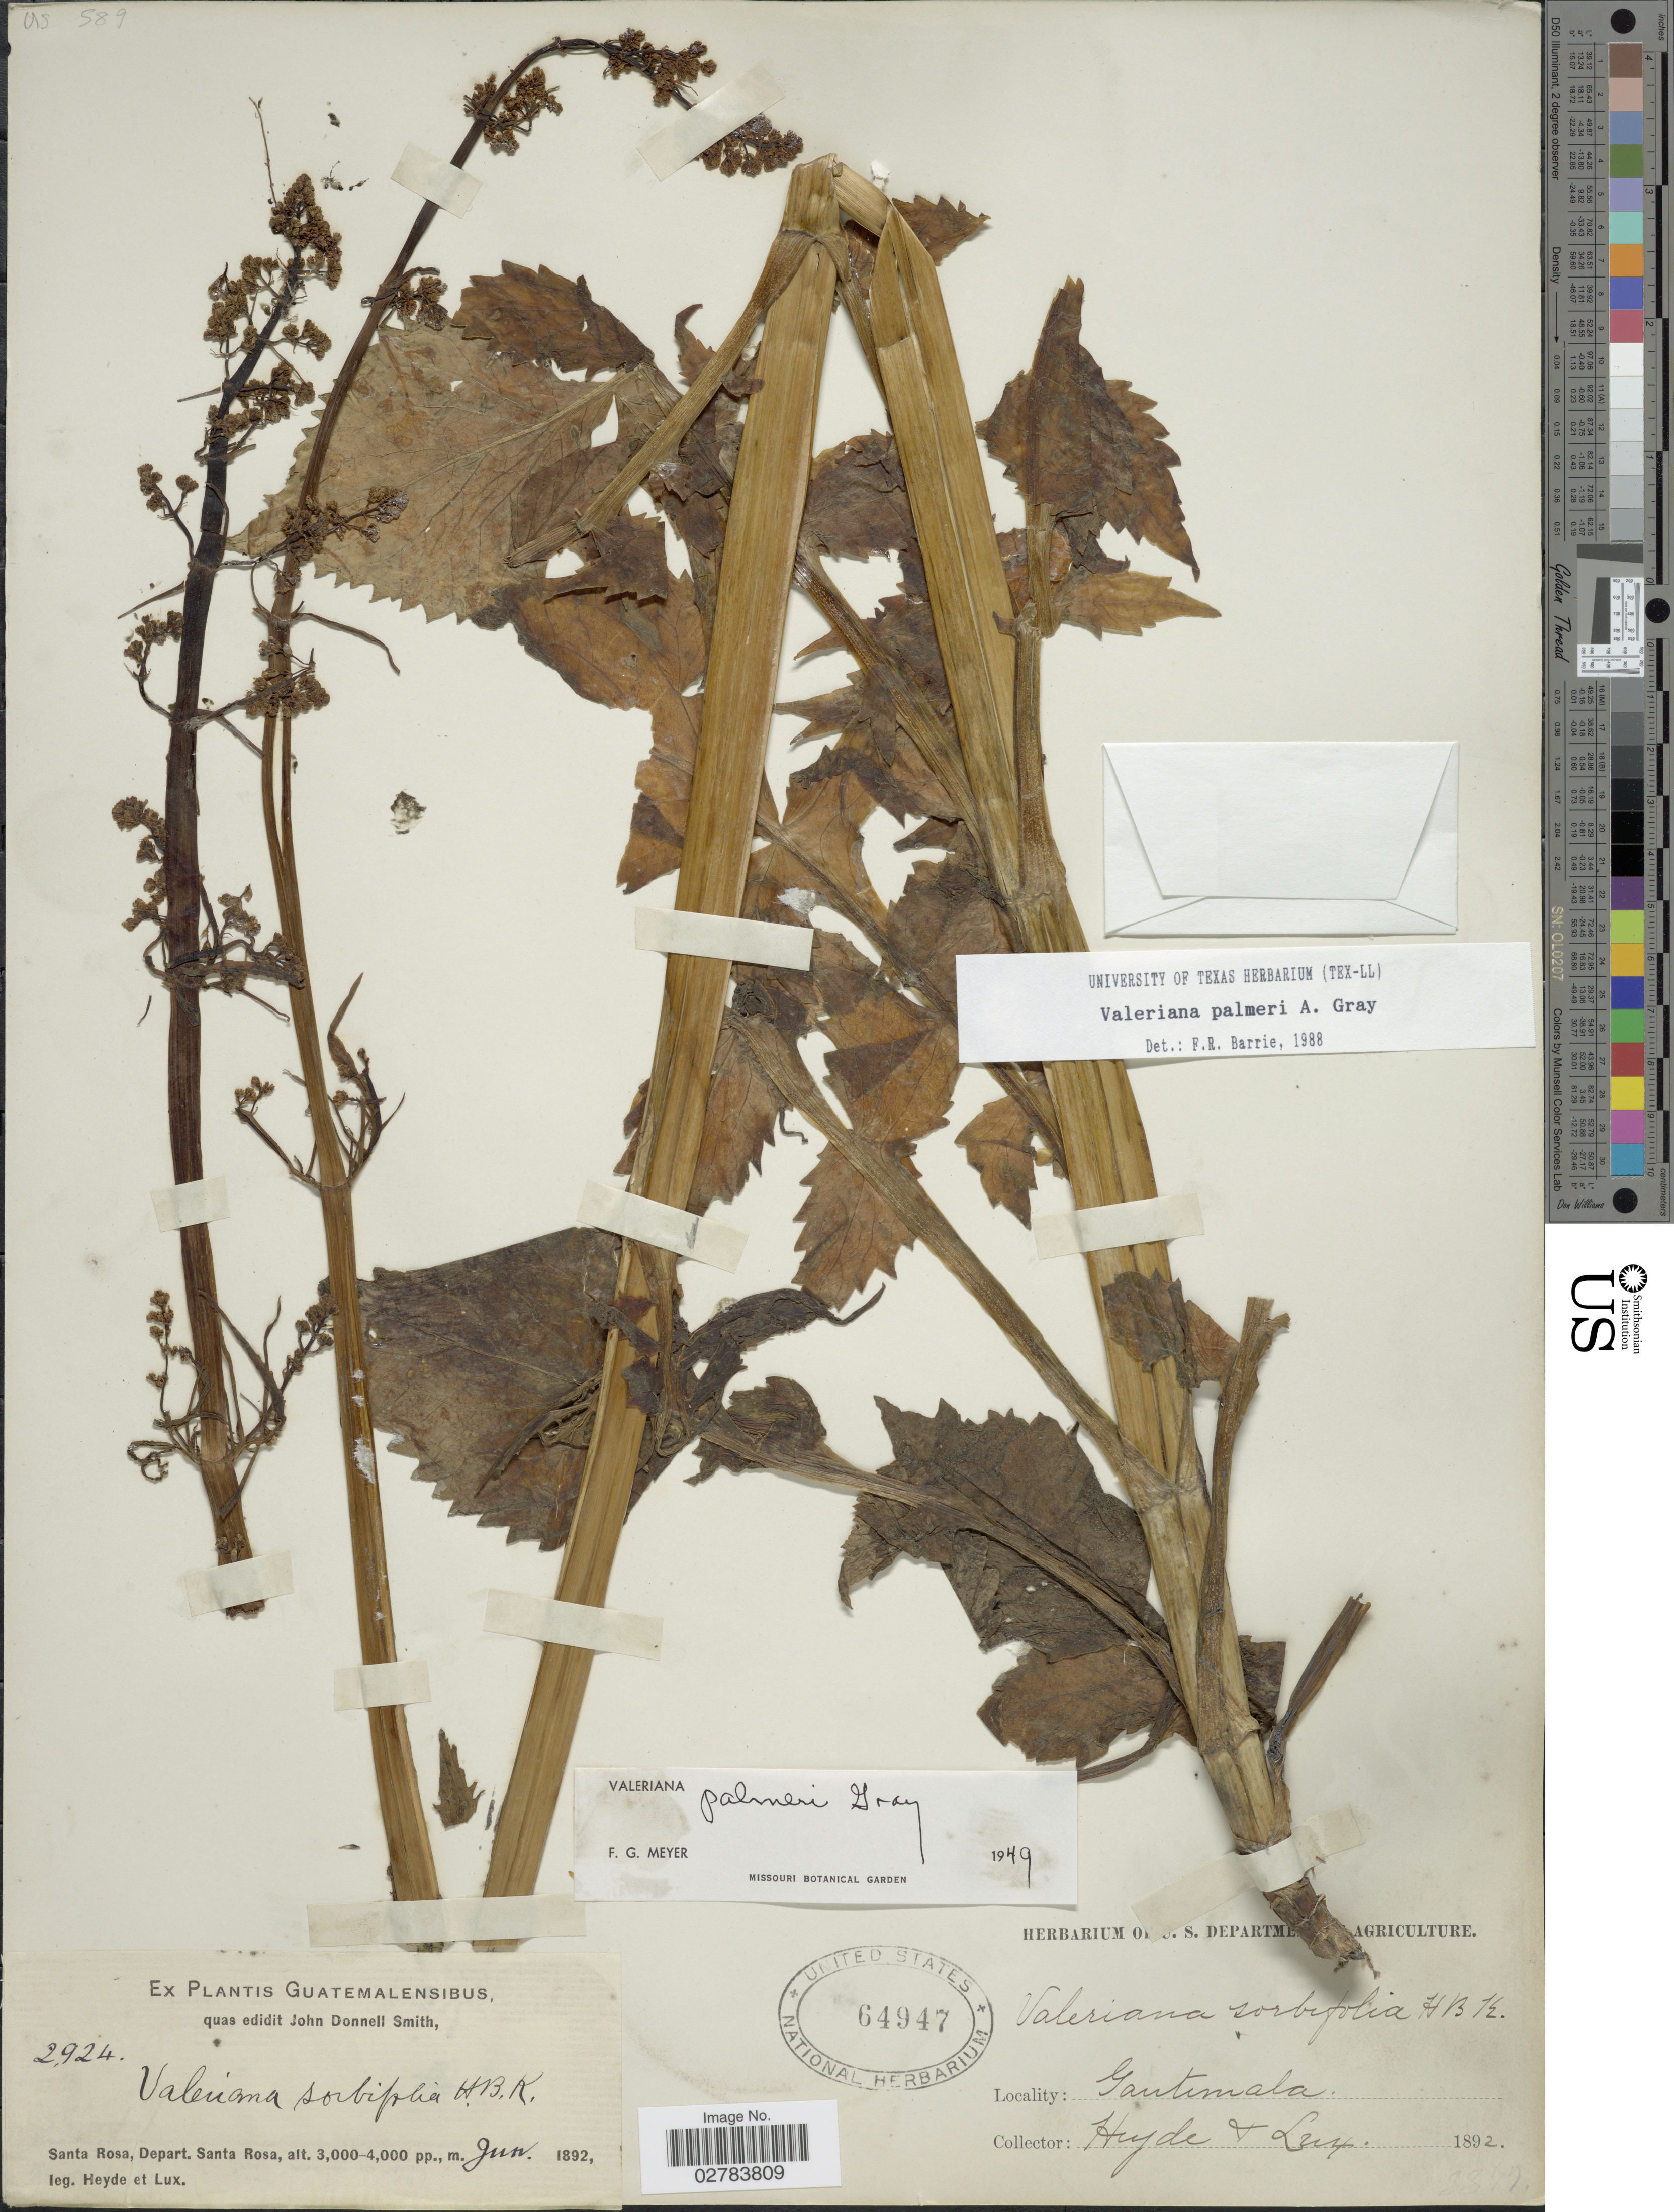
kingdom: Plantae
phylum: Tracheophyta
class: Magnoliopsida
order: Dipsacales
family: Caprifoliaceae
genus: Valeriana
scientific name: Valeriana palmeri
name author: A. Gray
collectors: Heyde & Lux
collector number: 2924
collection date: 1892-06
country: Guatemala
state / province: Santa Rosa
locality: Santa Rosa, Depart. Santa Rosa.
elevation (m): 914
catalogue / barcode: US 64947